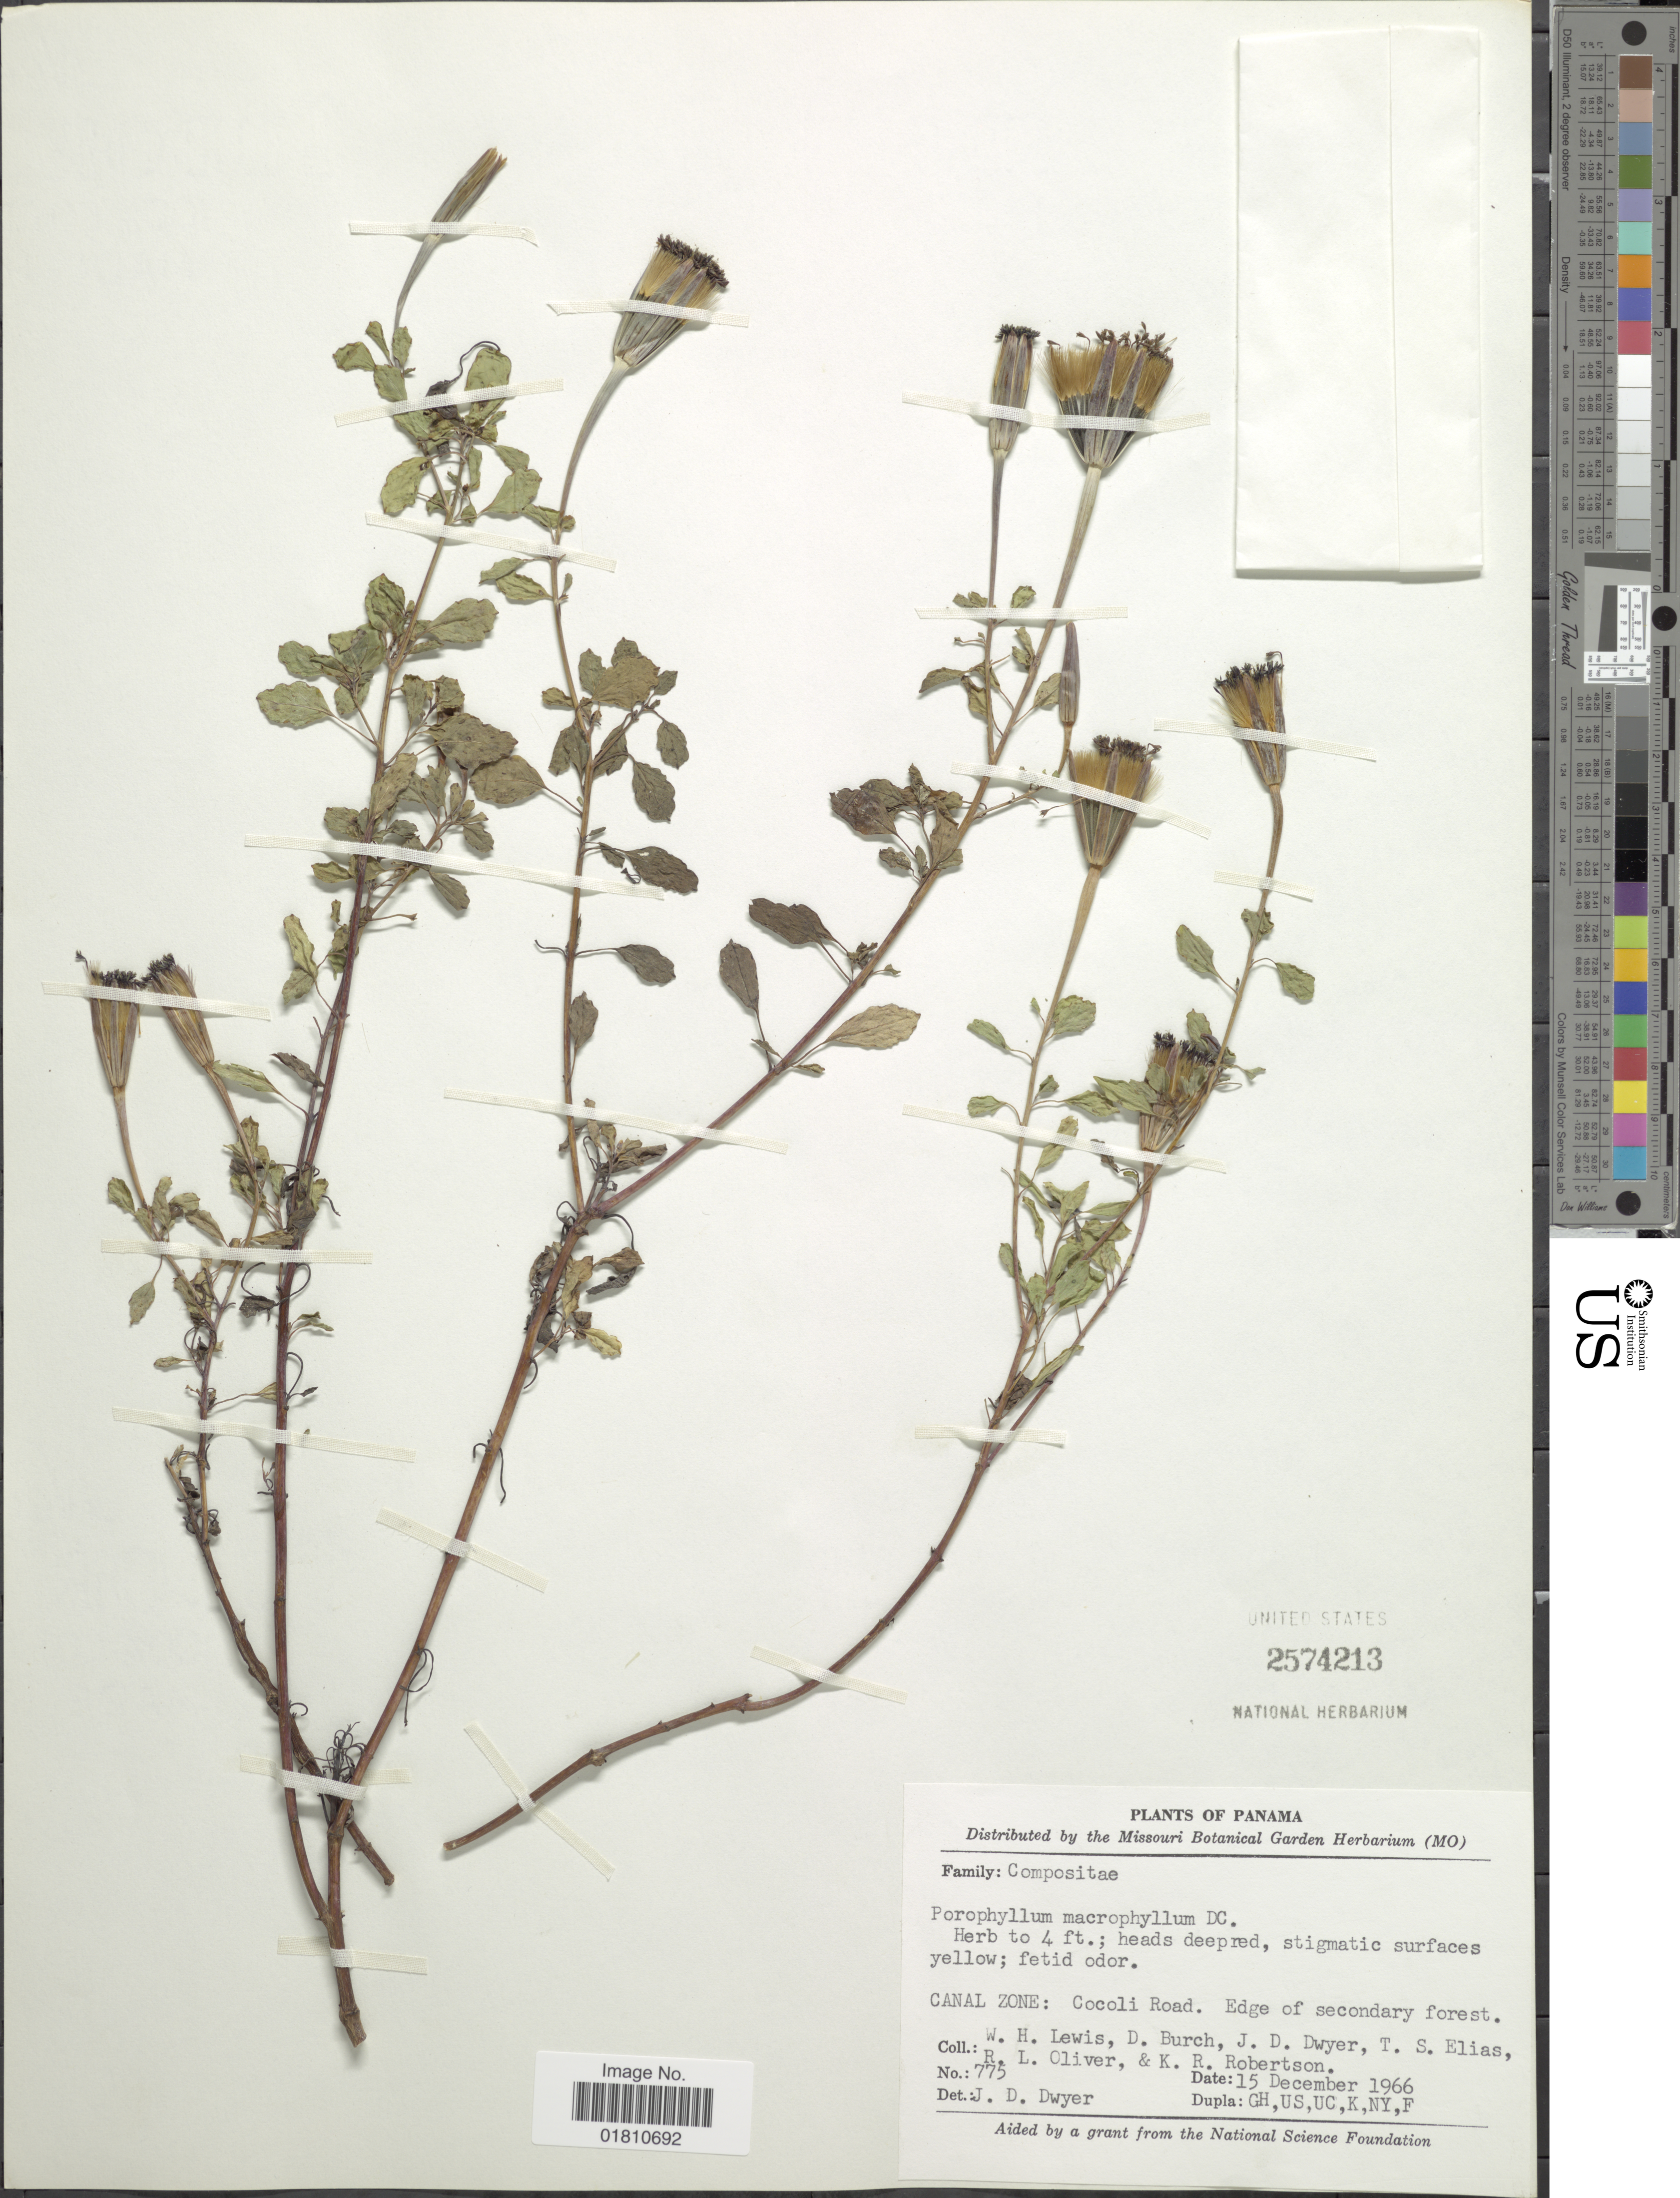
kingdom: Plantae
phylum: Tracheophyta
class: Magnoliopsida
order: Asterales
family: Asteraceae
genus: Porophyllum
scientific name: Porophyllum macrophyllum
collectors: W. H. Lewis, D. Burch, J. D. Dwyer, T. S. Elias & et al.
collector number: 775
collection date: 1966-12-15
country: Panama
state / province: Panamá Oeste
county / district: Canal Zone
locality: Cocoli Road, edge of secondary forest.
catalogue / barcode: US 2574213